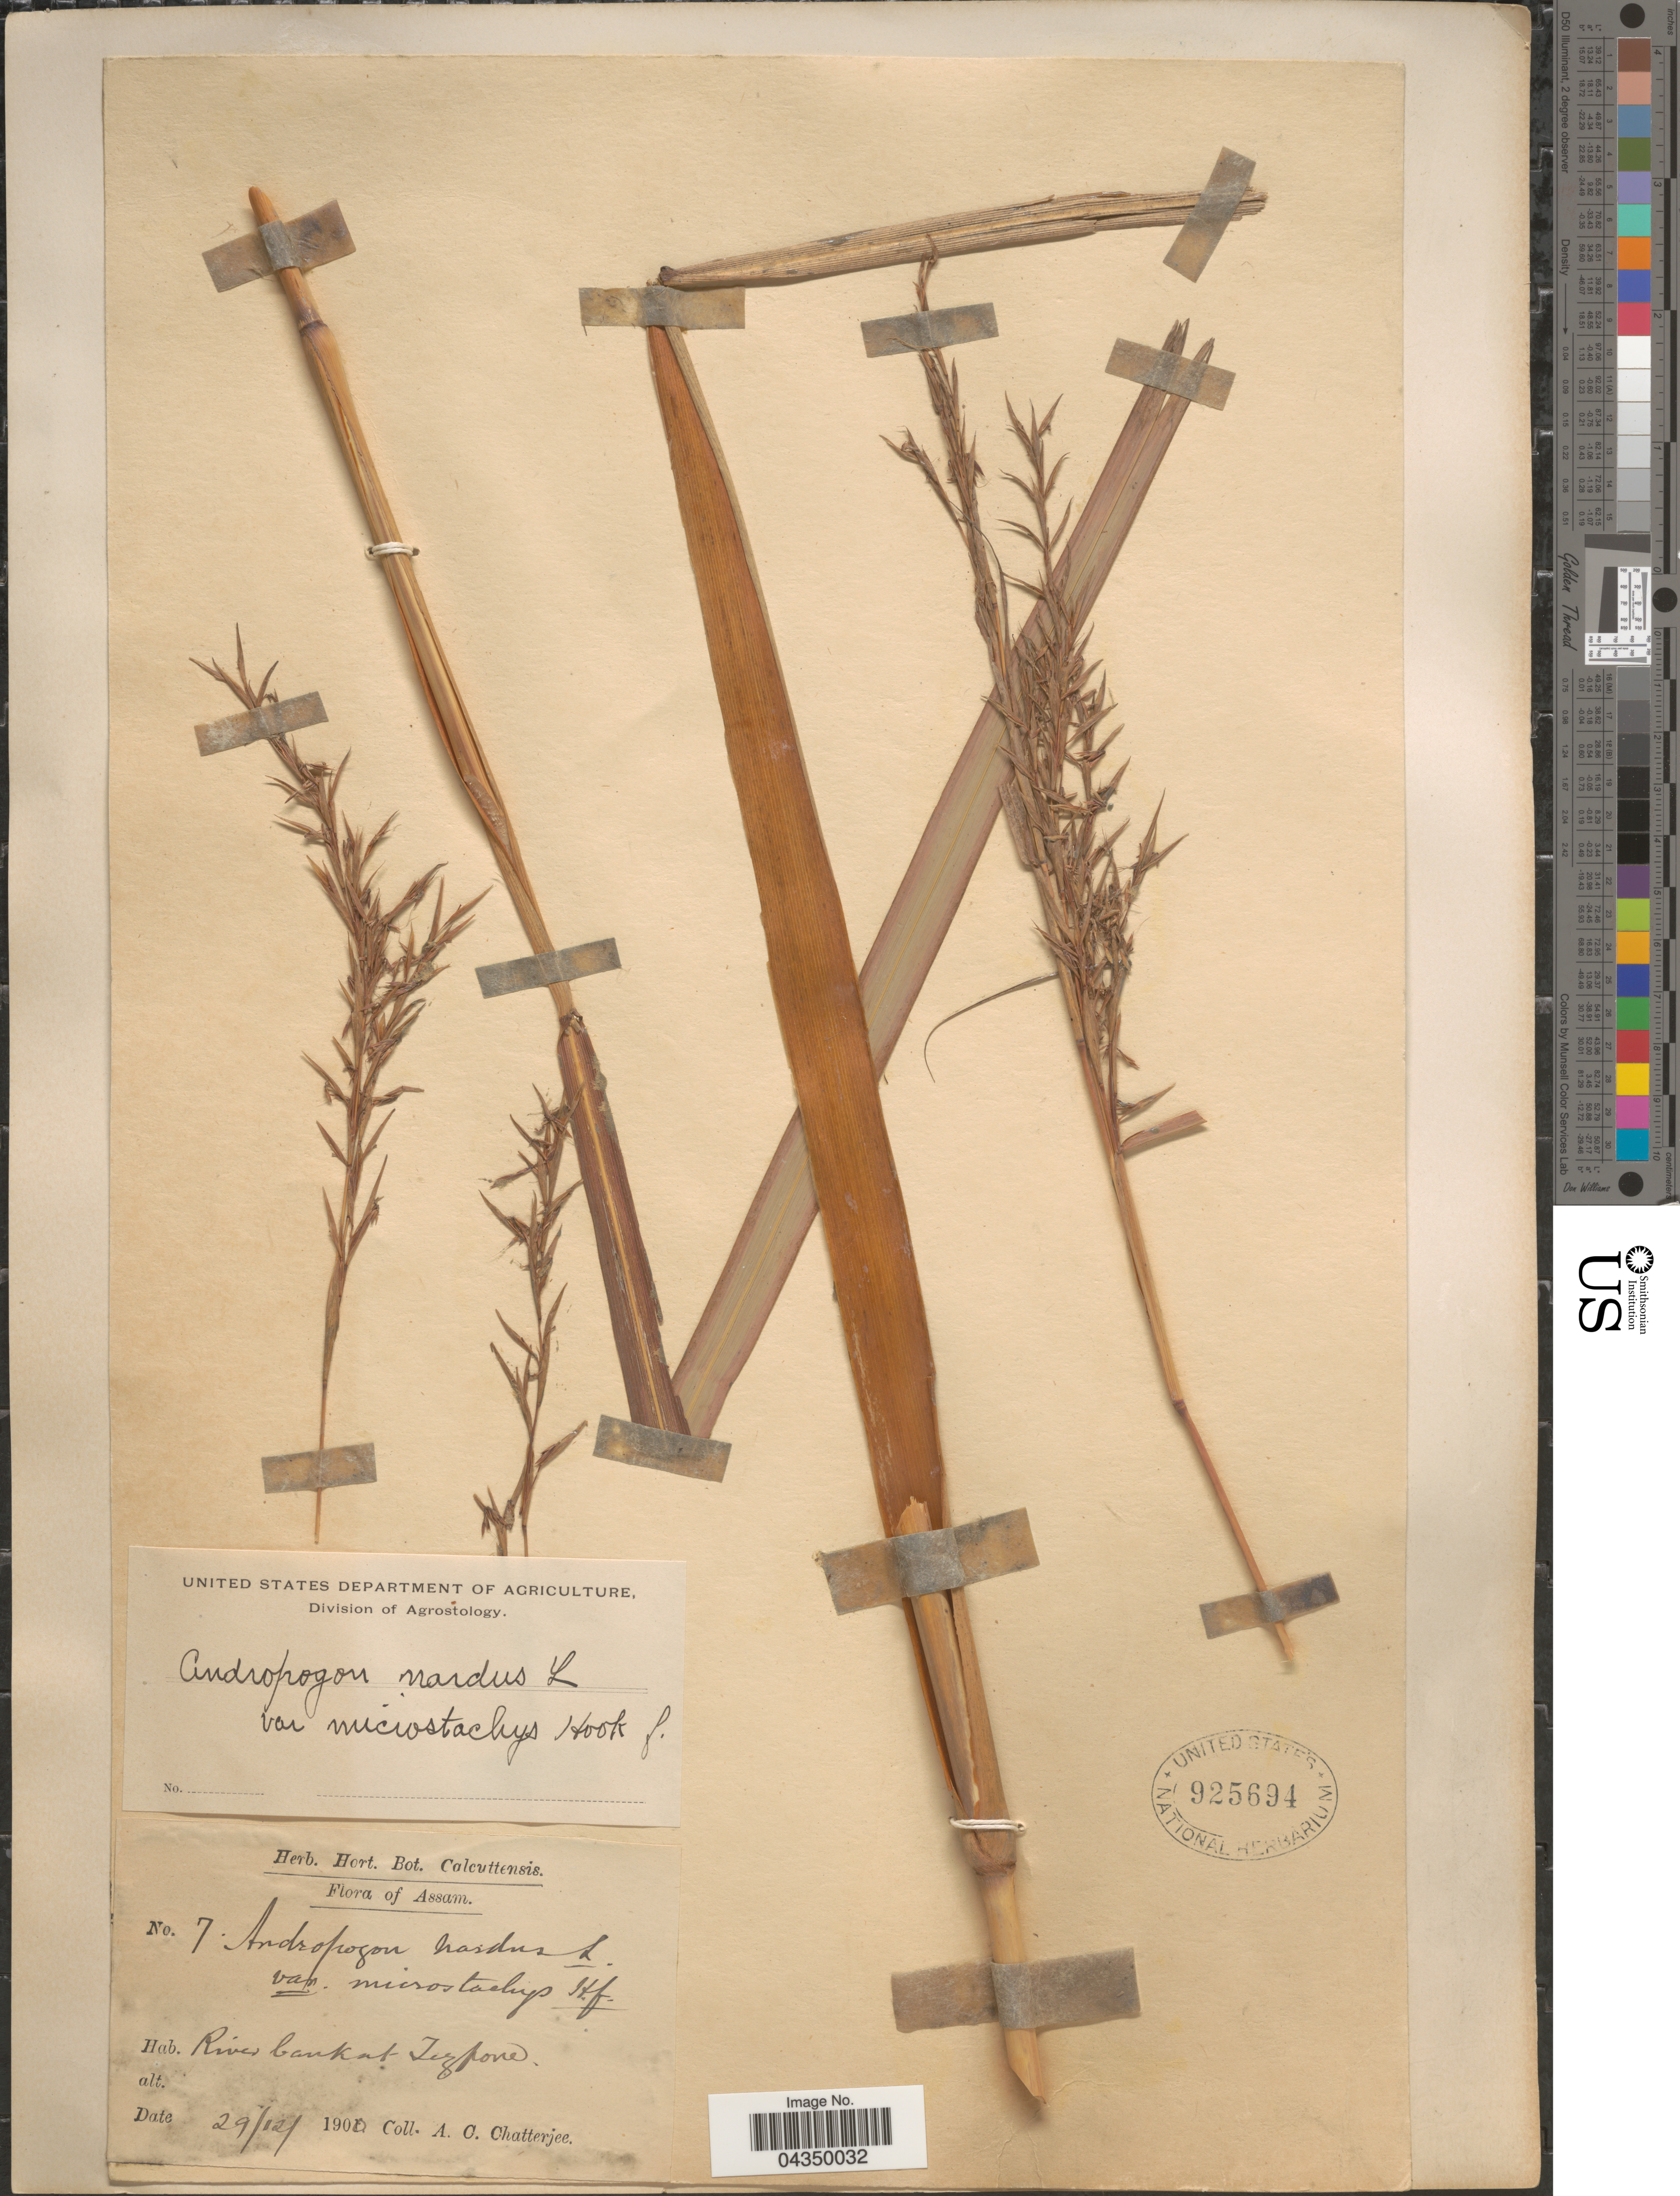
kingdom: Plantae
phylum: Tracheophyta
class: Liliopsida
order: Poales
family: Poaceae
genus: Cymbopogon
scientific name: Cymbopogon nardus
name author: (L.) Rendle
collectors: A. Chatterjee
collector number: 7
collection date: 1900-12-29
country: India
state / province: Assam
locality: River bank at Terzore.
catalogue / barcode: US 925694